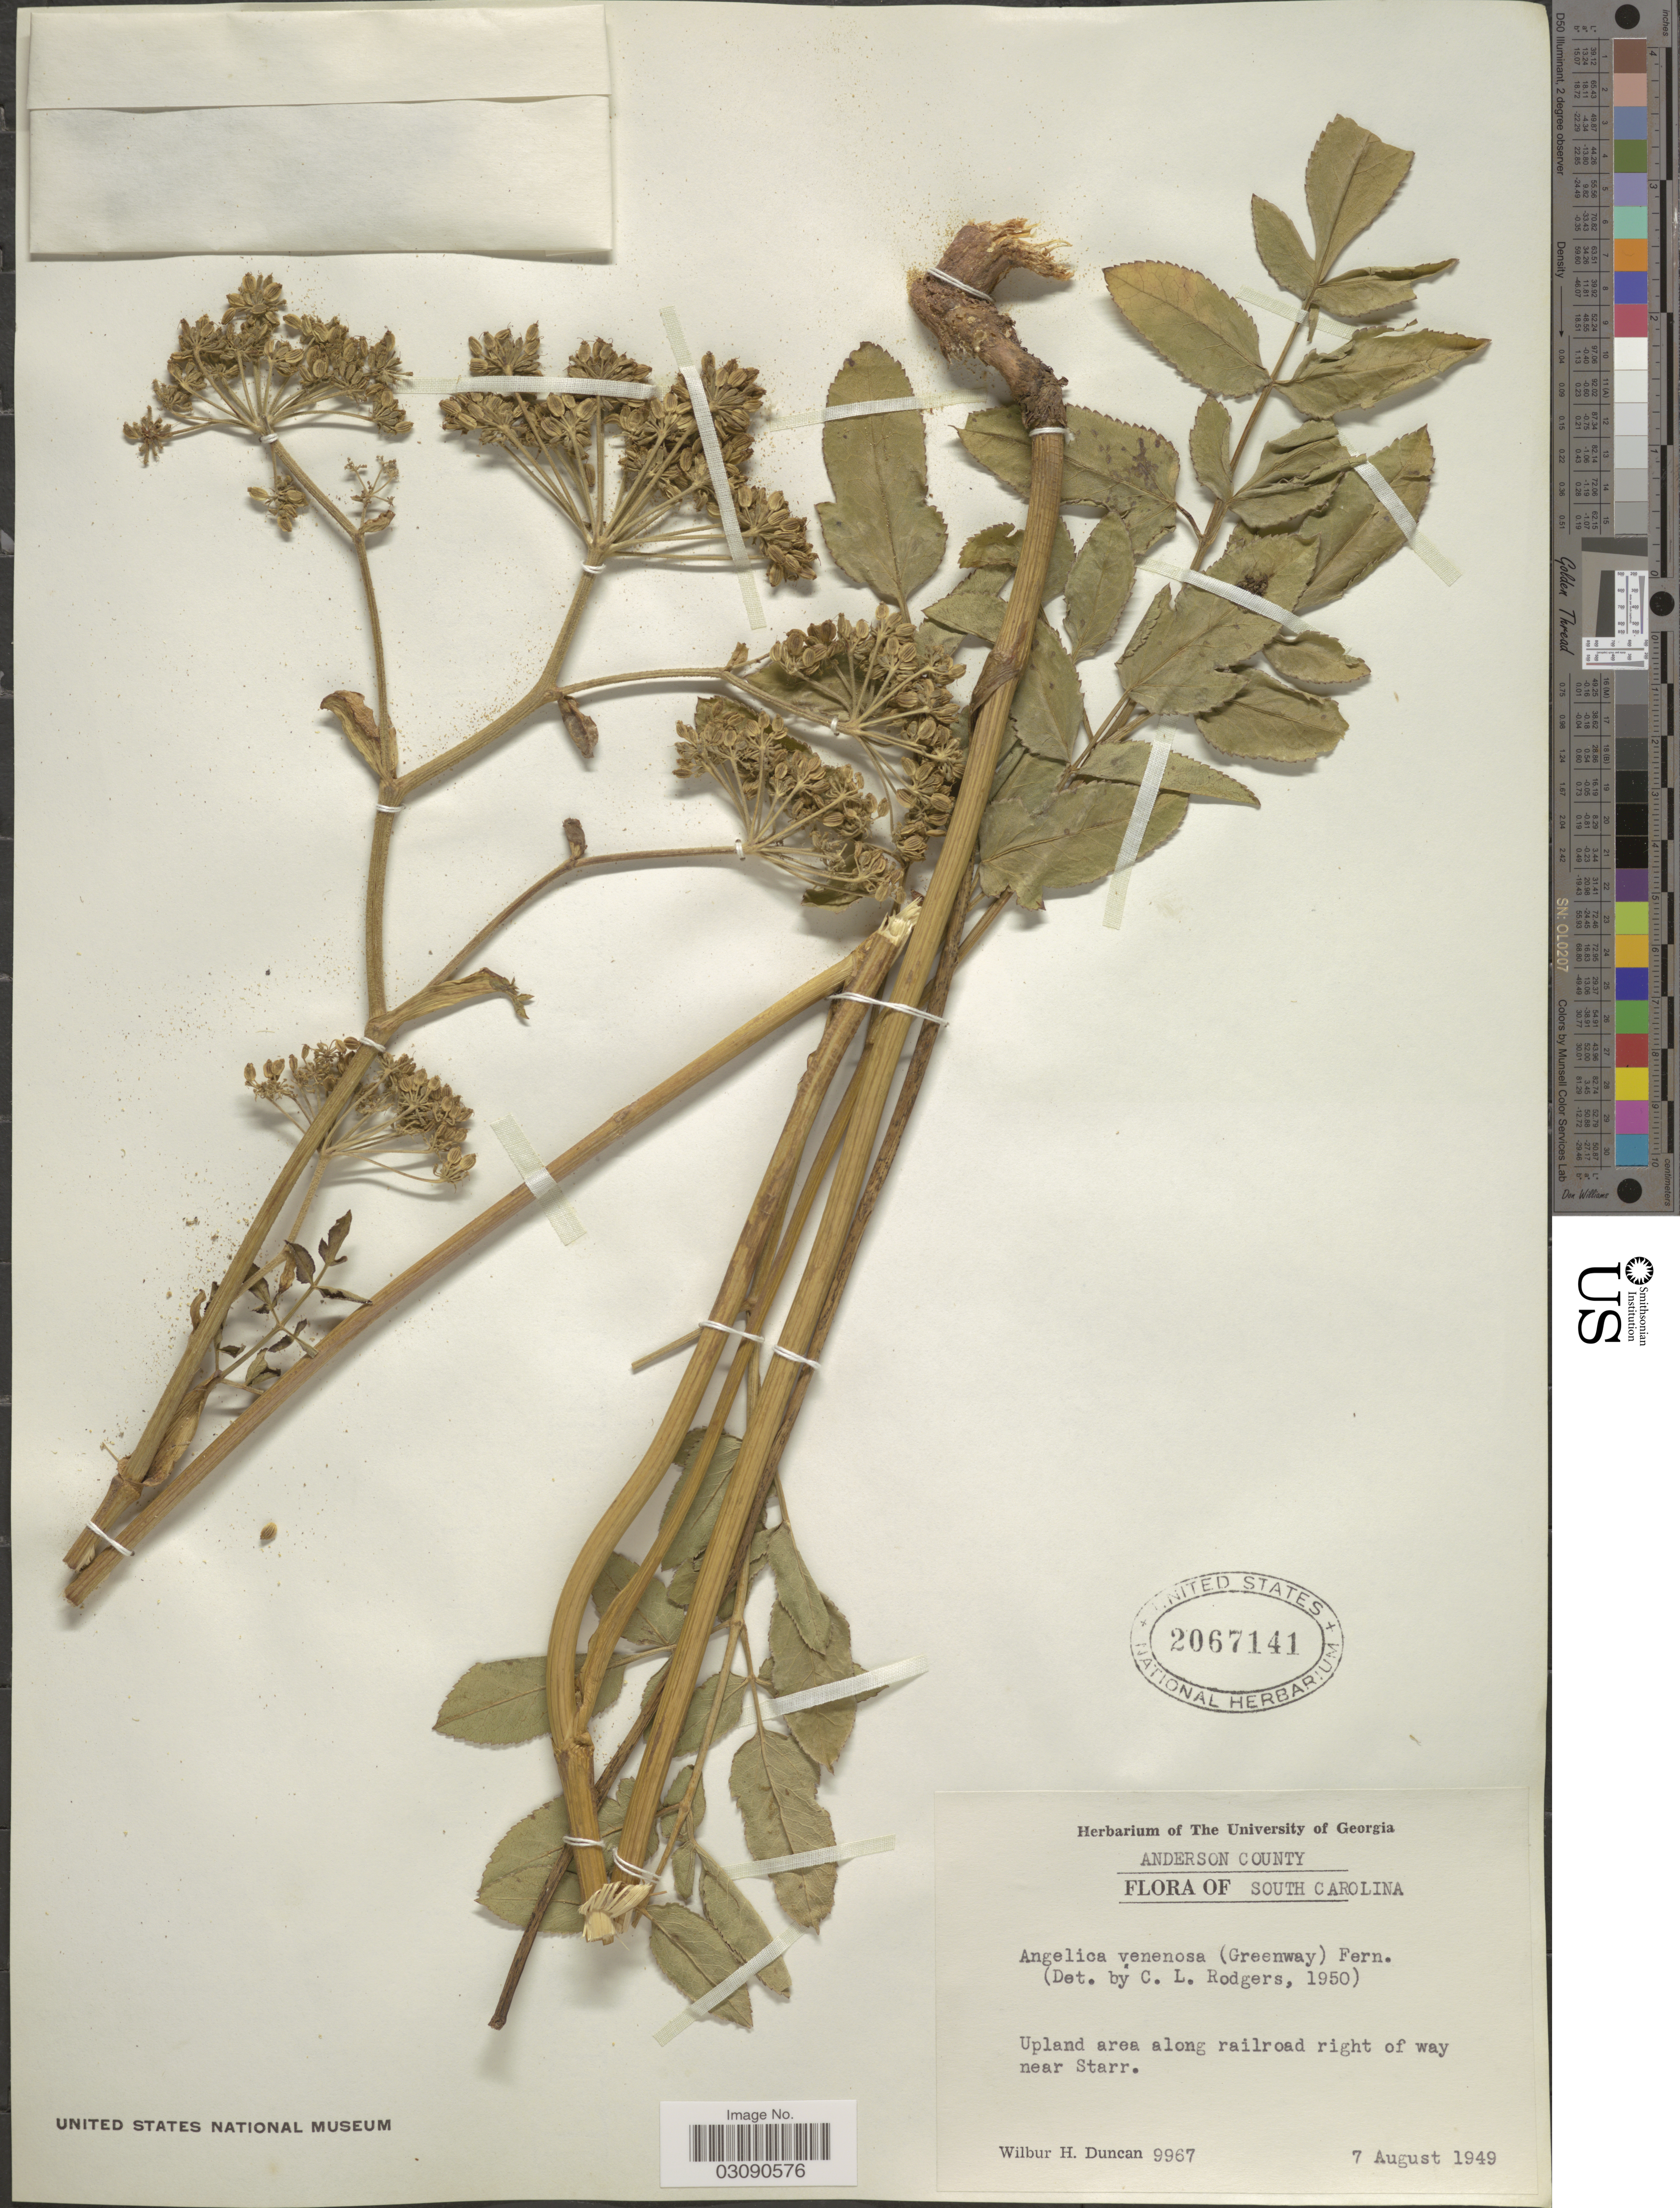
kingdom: Plantae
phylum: Tracheophyta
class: Magnoliopsida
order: Apiales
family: Apiaceae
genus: Angelica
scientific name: Angelica venenosa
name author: (Greenway) Fernald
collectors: W. H. Duncan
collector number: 9967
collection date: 1949-08-07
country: United States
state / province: South Carolina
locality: Anderson County. Upland area along railroad right of way near Starr.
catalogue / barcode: US 2067141